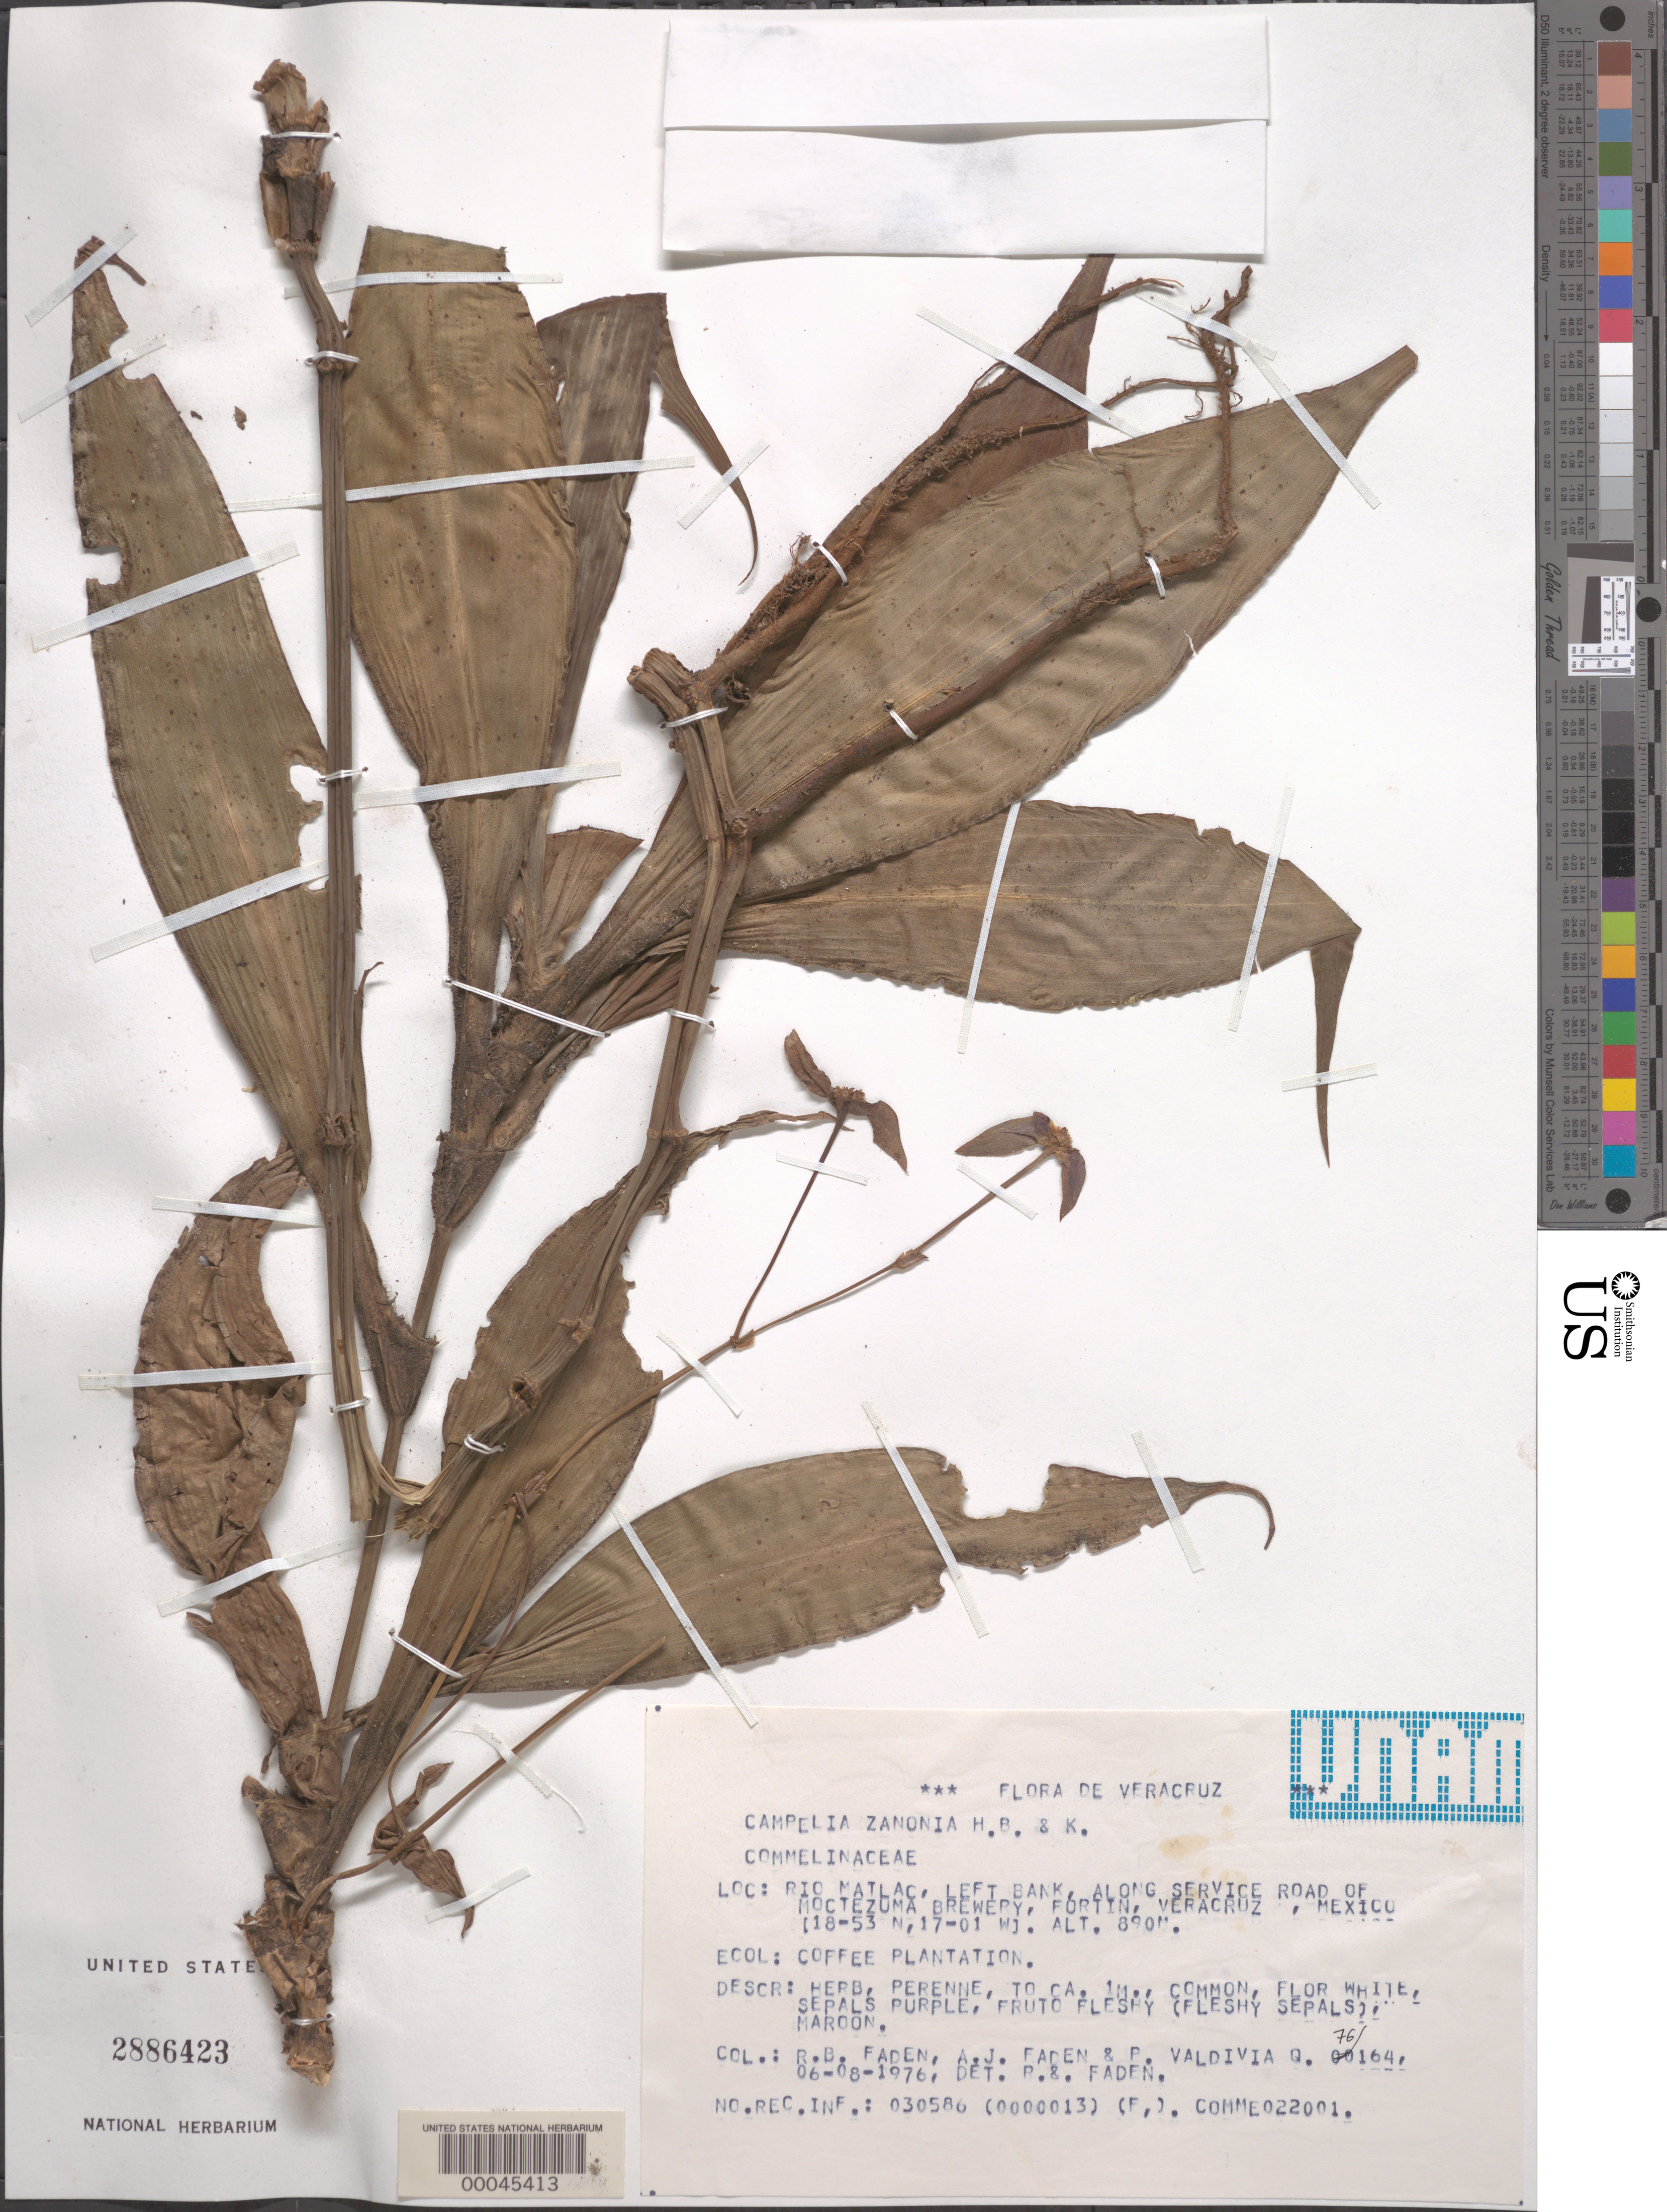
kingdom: Plantae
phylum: Tracheophyta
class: Liliopsida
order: Commelinales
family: Commelinaceae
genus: Tradescantia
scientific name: Tradescantia zanonia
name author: (L.) Sw.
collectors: R. B. Faden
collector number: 76/164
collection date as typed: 06 Aug 1976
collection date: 1976-08-06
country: Mexico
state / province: Veracruz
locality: Rio matlac, fortin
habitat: Coffee plantation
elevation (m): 890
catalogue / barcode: US 2886423